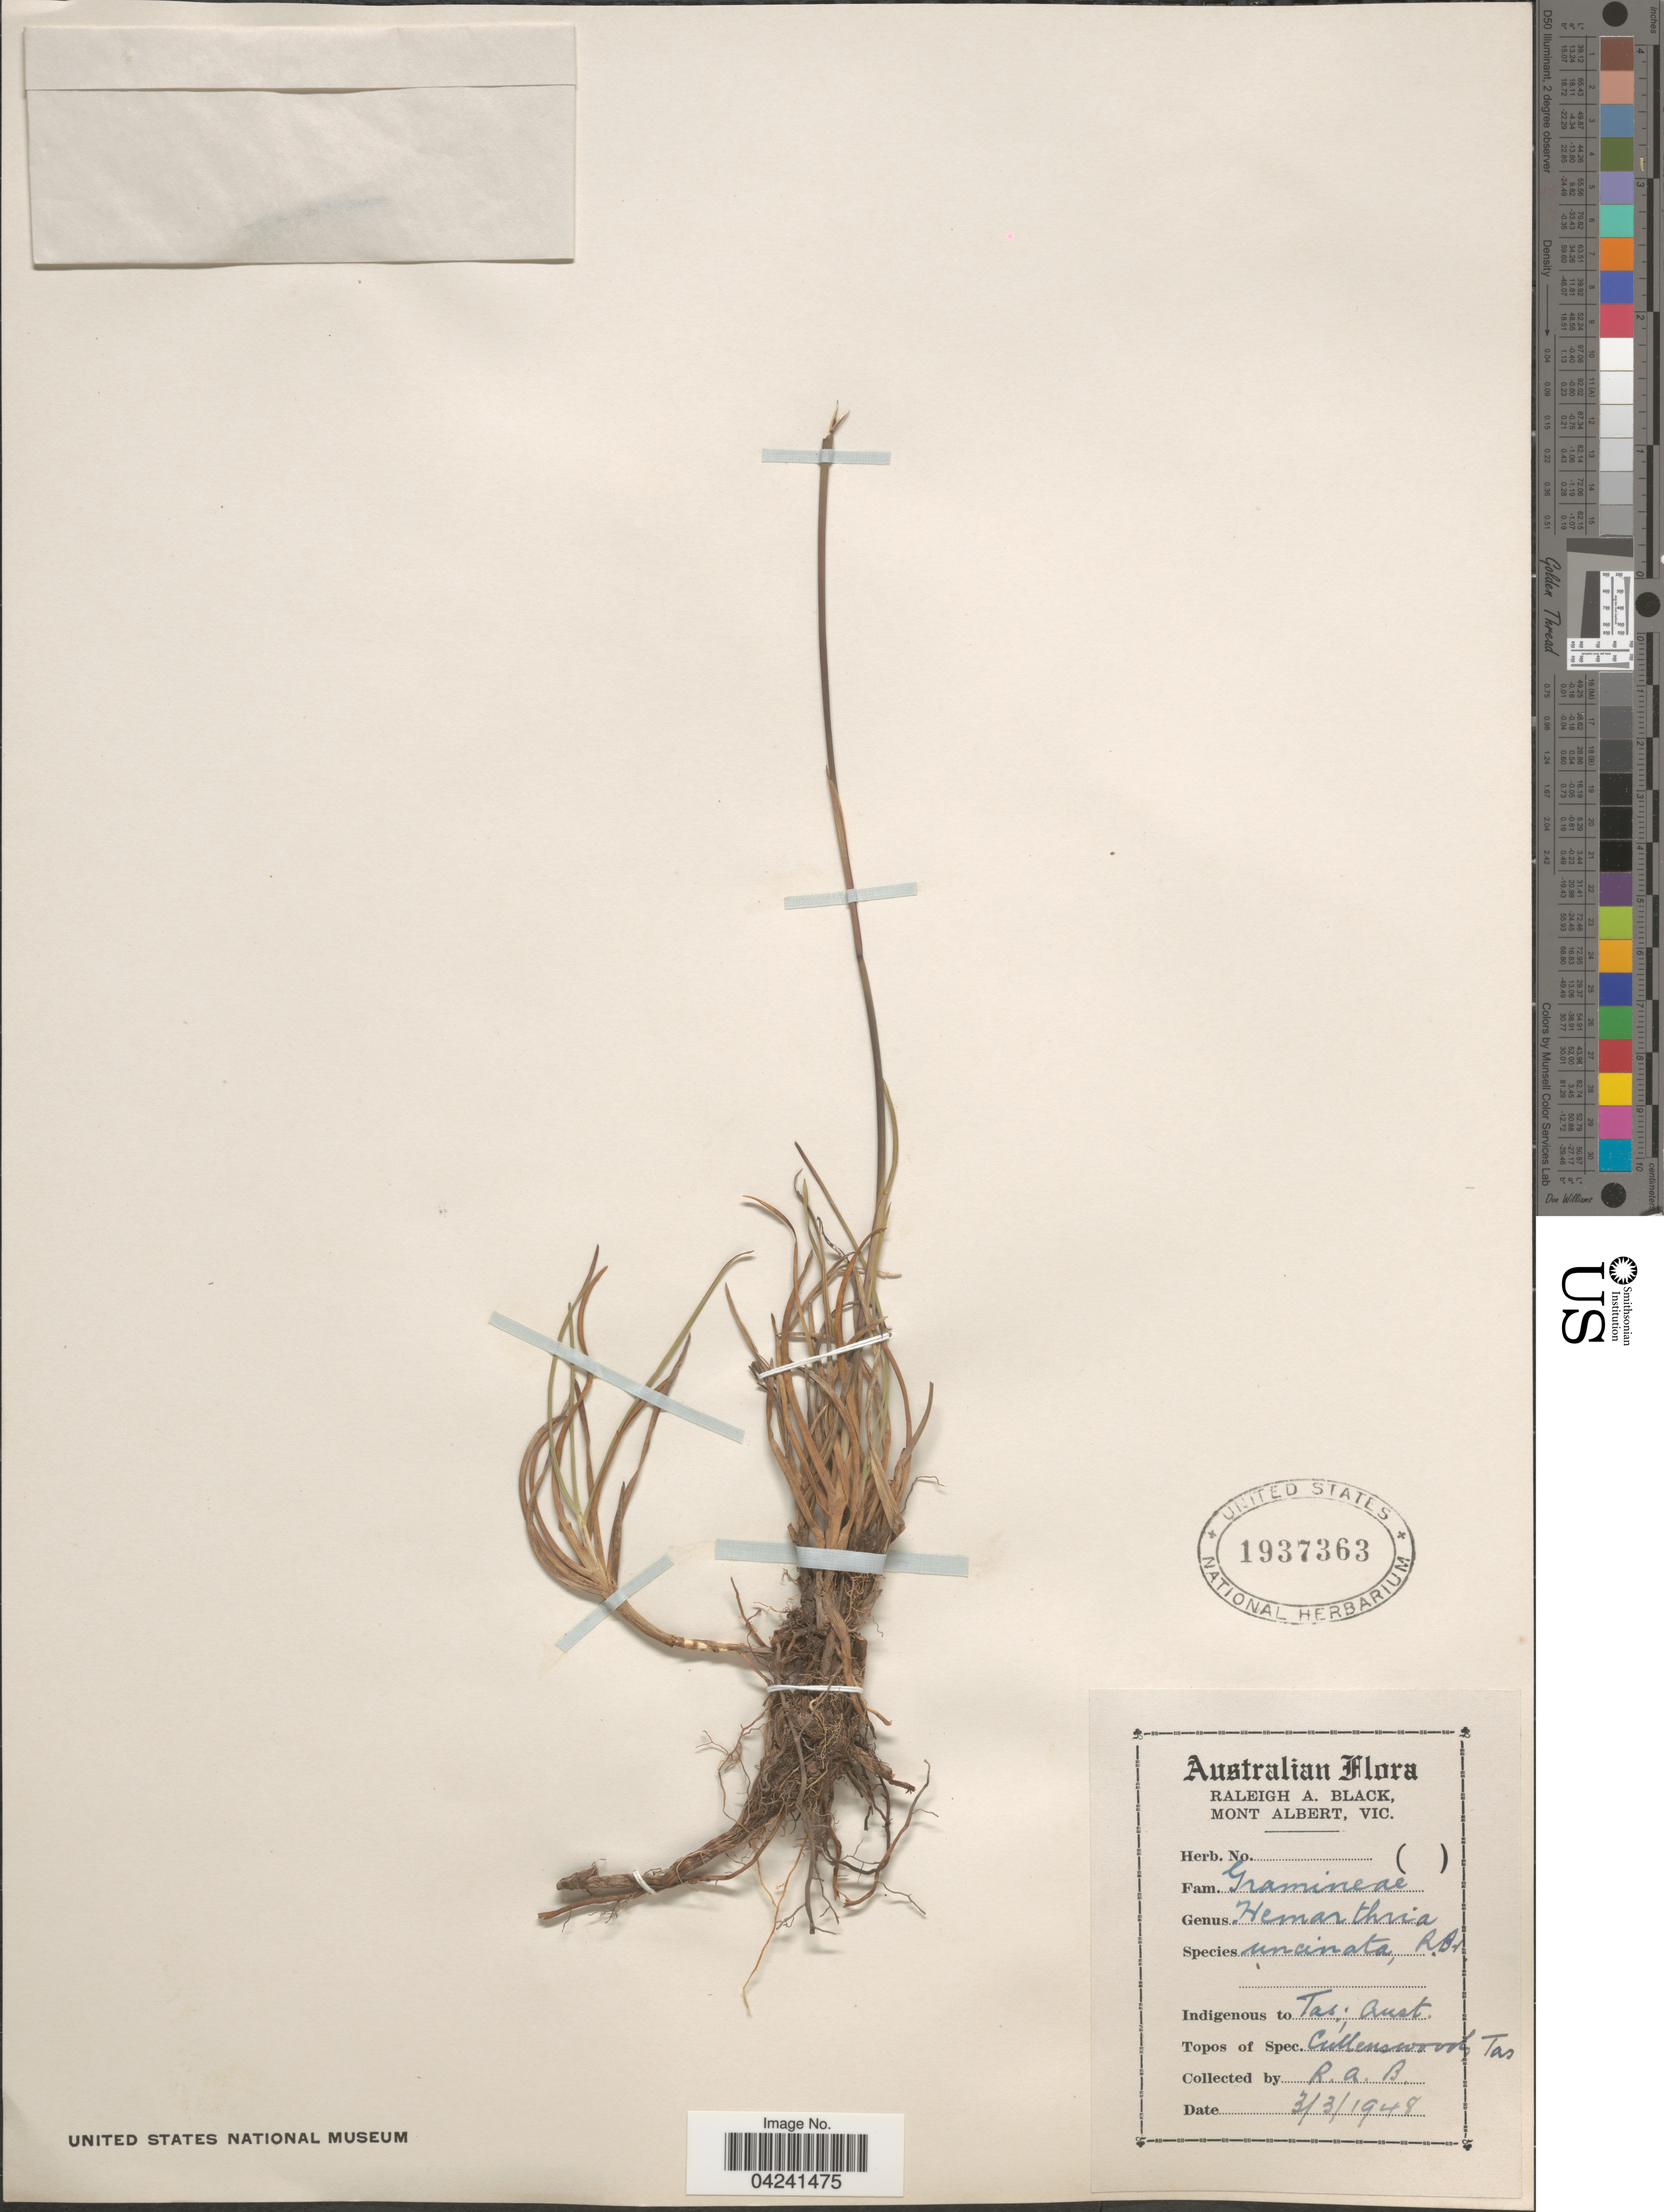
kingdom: Plantae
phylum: Tracheophyta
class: Liliopsida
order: Poales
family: Poaceae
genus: Hemarthria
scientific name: Hemarthria uncinata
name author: R. Br.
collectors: R. A. Black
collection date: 1948-03-03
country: Australia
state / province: Tasmania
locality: Cullenswood.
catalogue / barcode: US 1937363